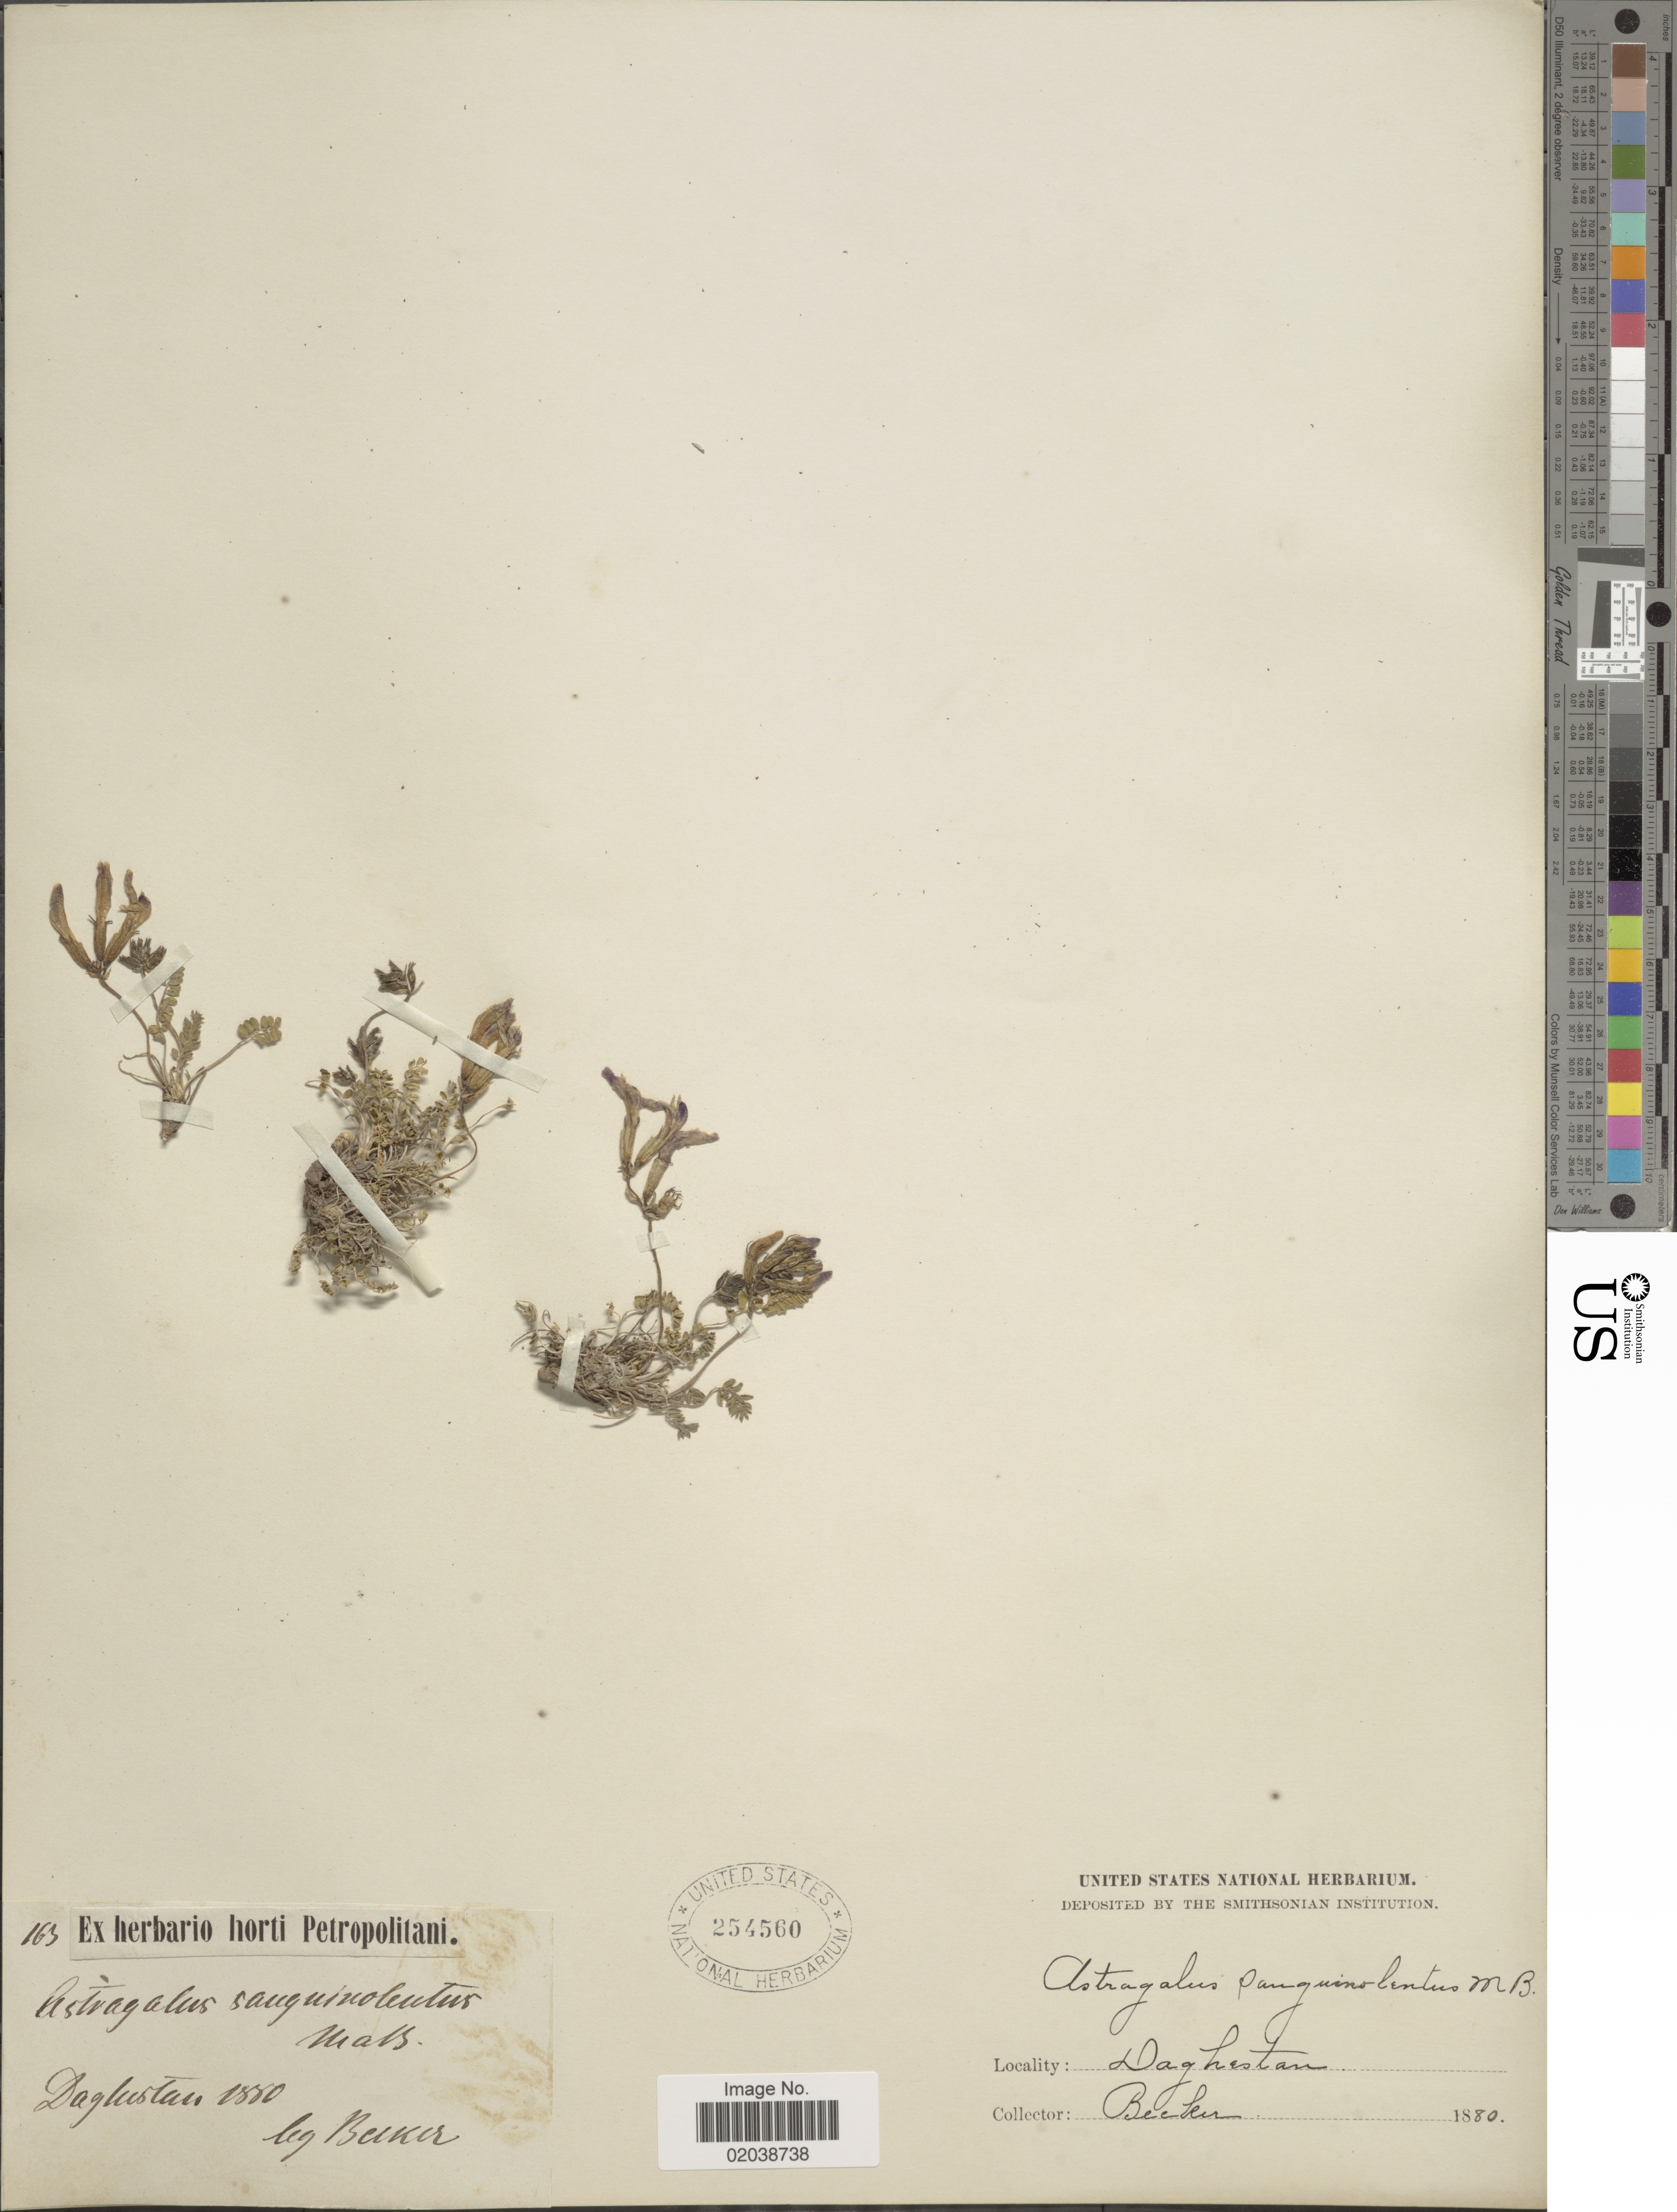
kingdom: Plantae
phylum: Tracheophyta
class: Magnoliopsida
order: Fabales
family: Fabaceae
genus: Astragalus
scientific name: Astragalus sanguinolentus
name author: M. Bieb.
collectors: -. Becker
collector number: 163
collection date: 1880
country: Russian Federation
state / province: Dagestan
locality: Daghestan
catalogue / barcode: US 254560